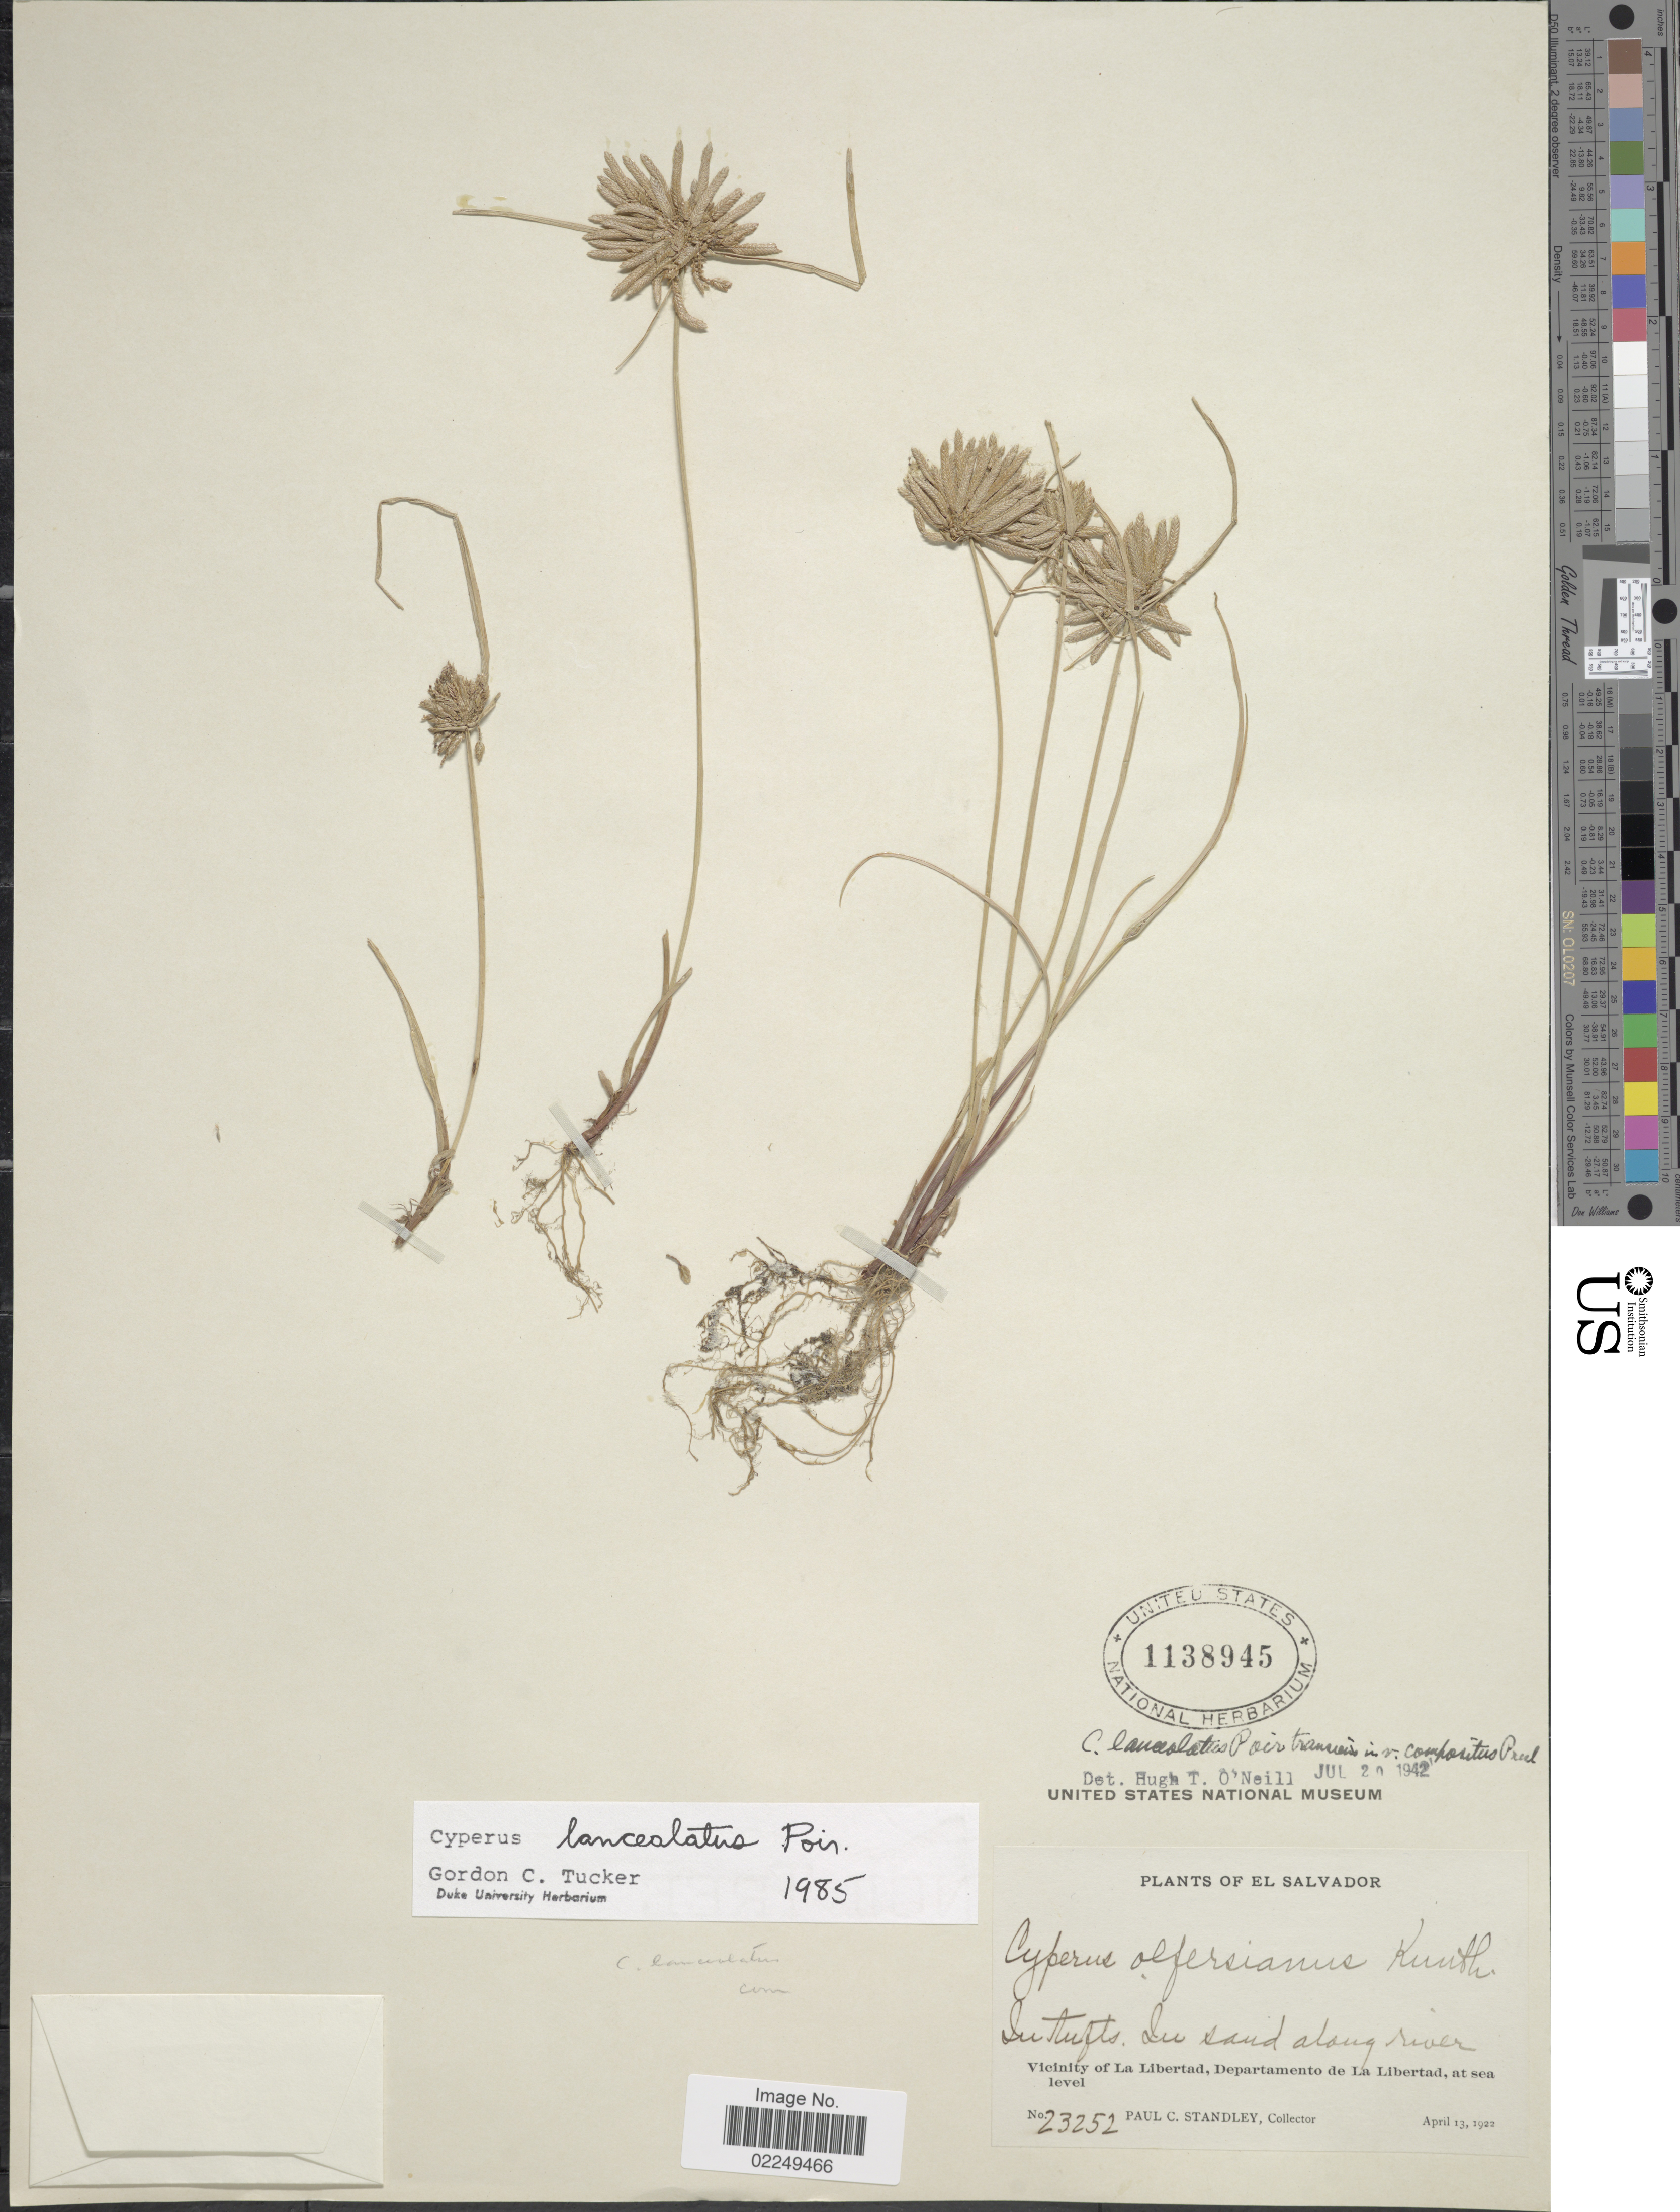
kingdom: Plantae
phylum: Tracheophyta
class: Liliopsida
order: Poales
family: Cyperaceae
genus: Cyperus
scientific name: Cyperus lanceolatus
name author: Poir.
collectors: P. C. Standley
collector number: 23252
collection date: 1922-04-13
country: El Salvador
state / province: La Libertad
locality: Vicinity of La Libertad, Departamento de La Libertad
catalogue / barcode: US 1138945